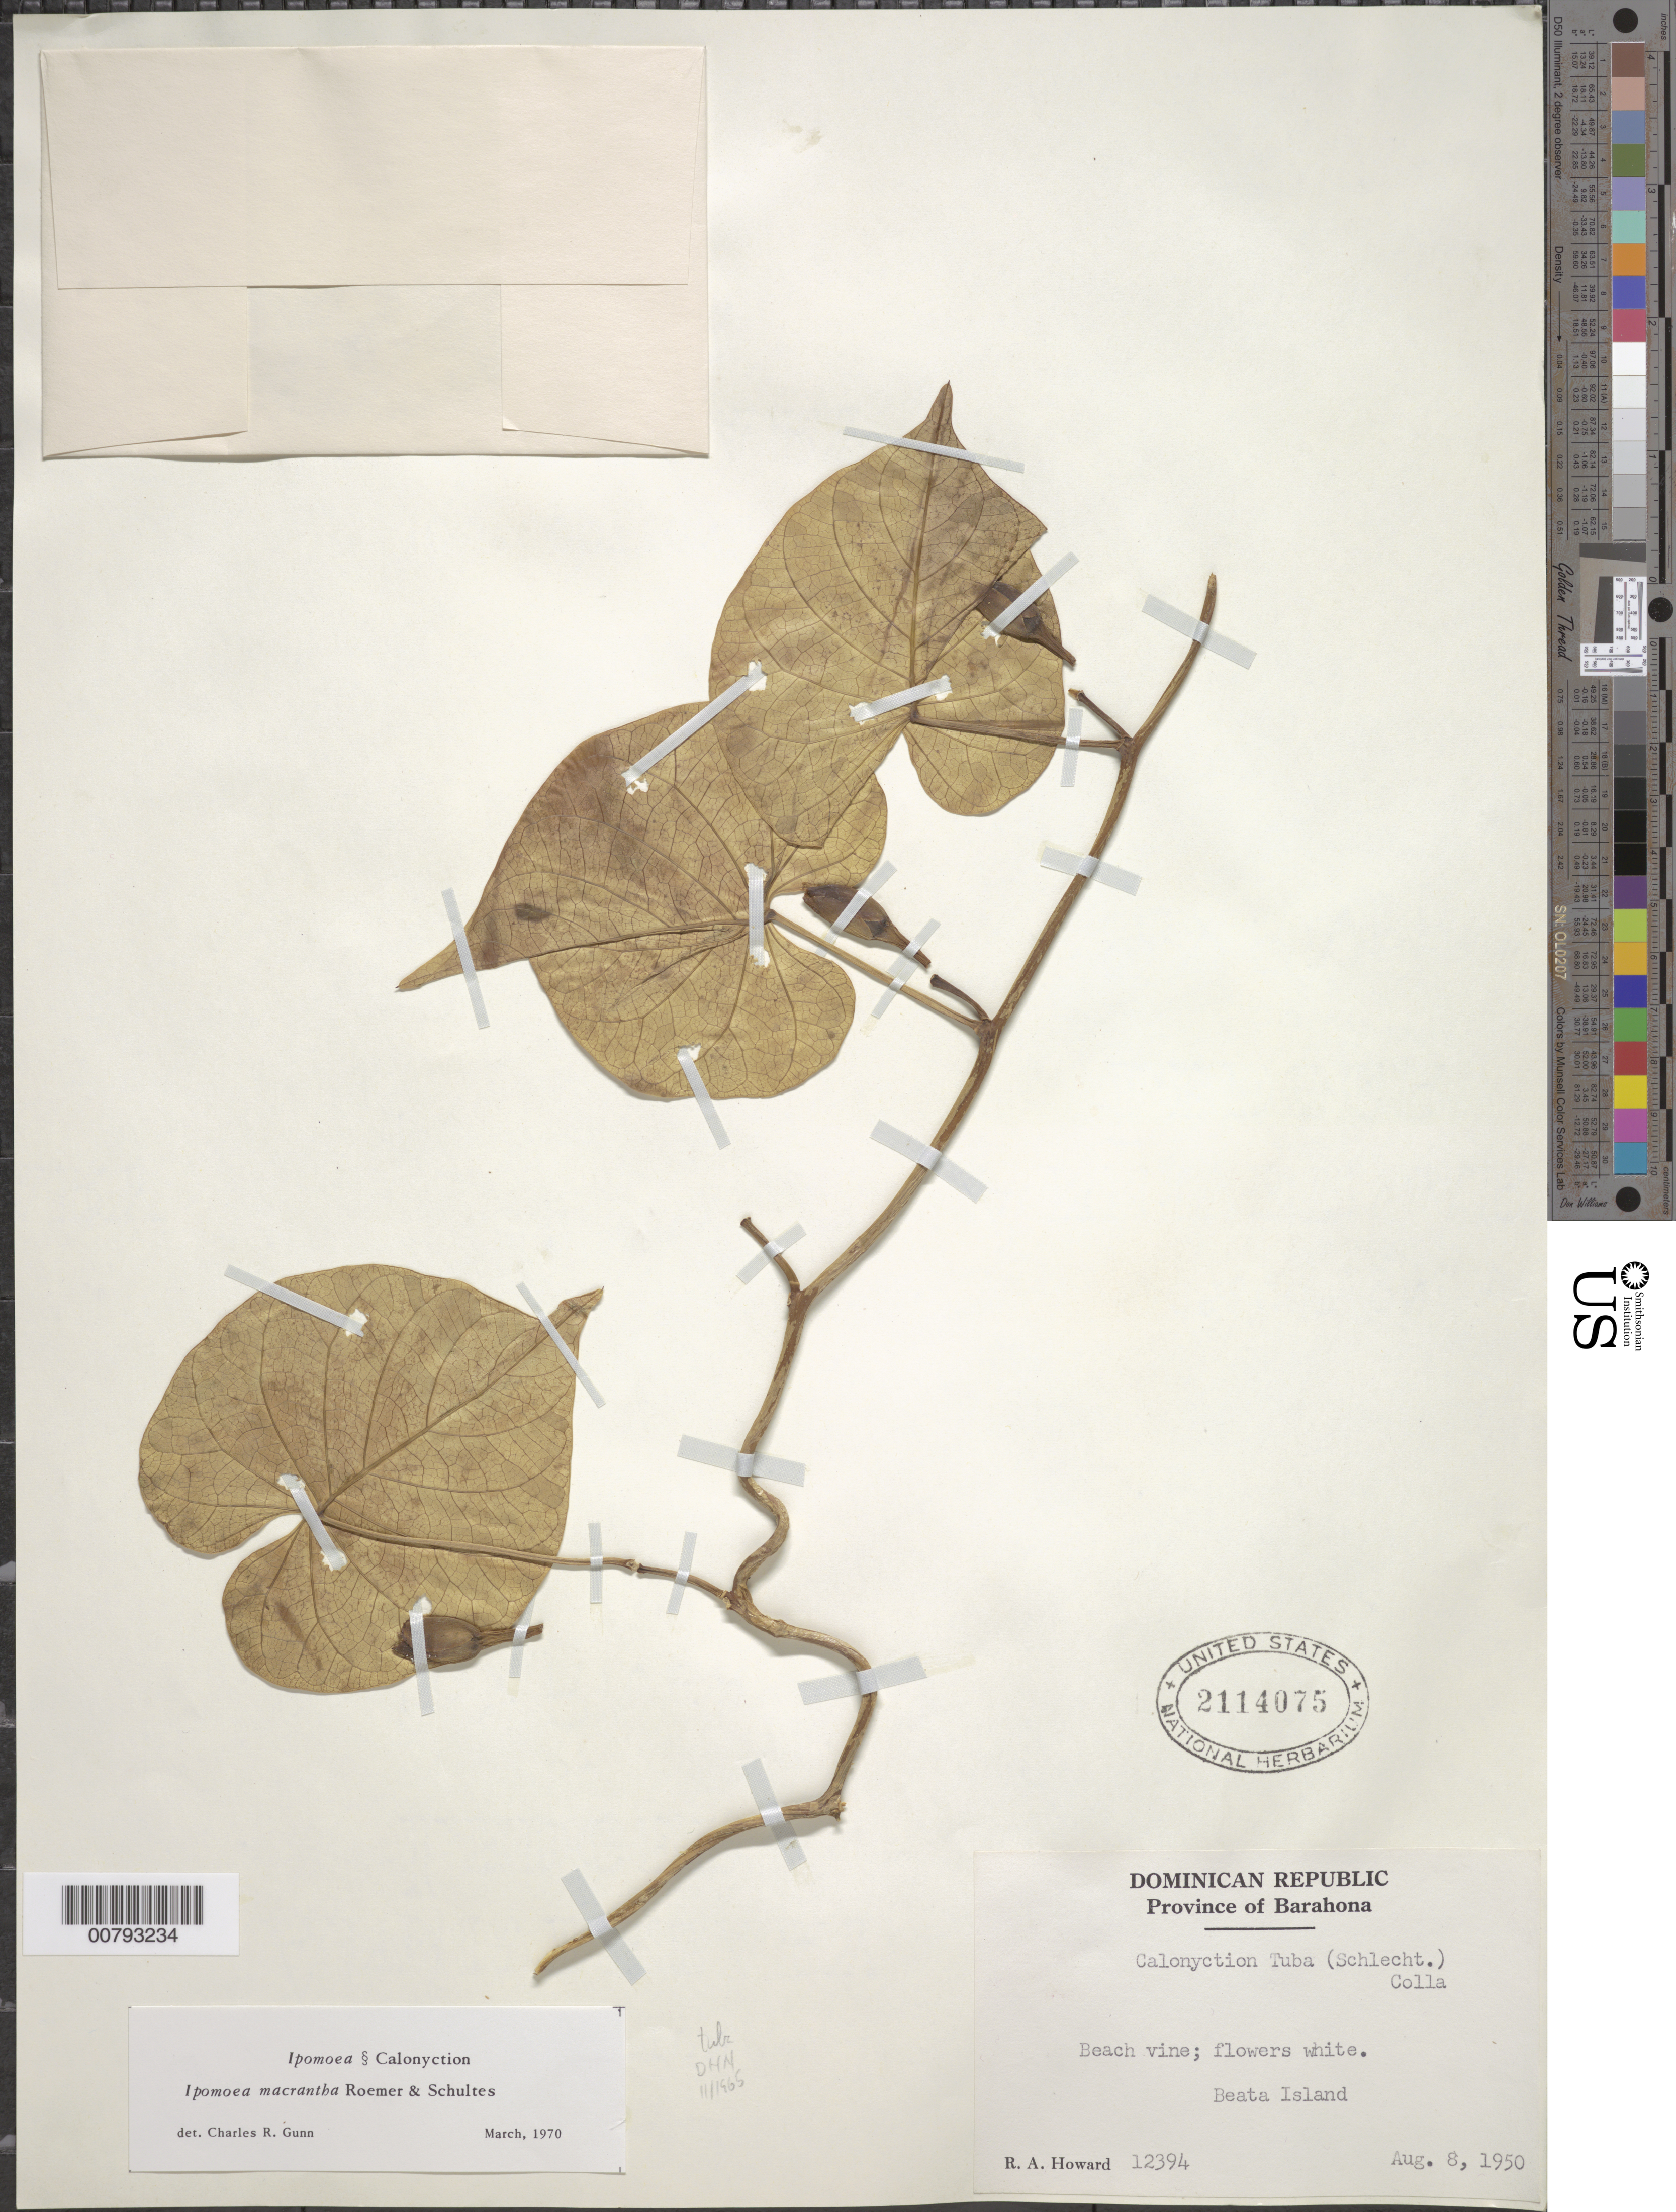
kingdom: Plantae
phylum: Tracheophyta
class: Magnoliopsida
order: Solanales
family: Convolvulaceae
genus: Ipomoea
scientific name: Ipomoea violacea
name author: L.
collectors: R. A. Howard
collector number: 12394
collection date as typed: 08 Aug 1950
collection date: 1950-08-08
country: Dominican Republic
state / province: Barahona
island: Hispaniola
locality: Beata Island.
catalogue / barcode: US 2114075